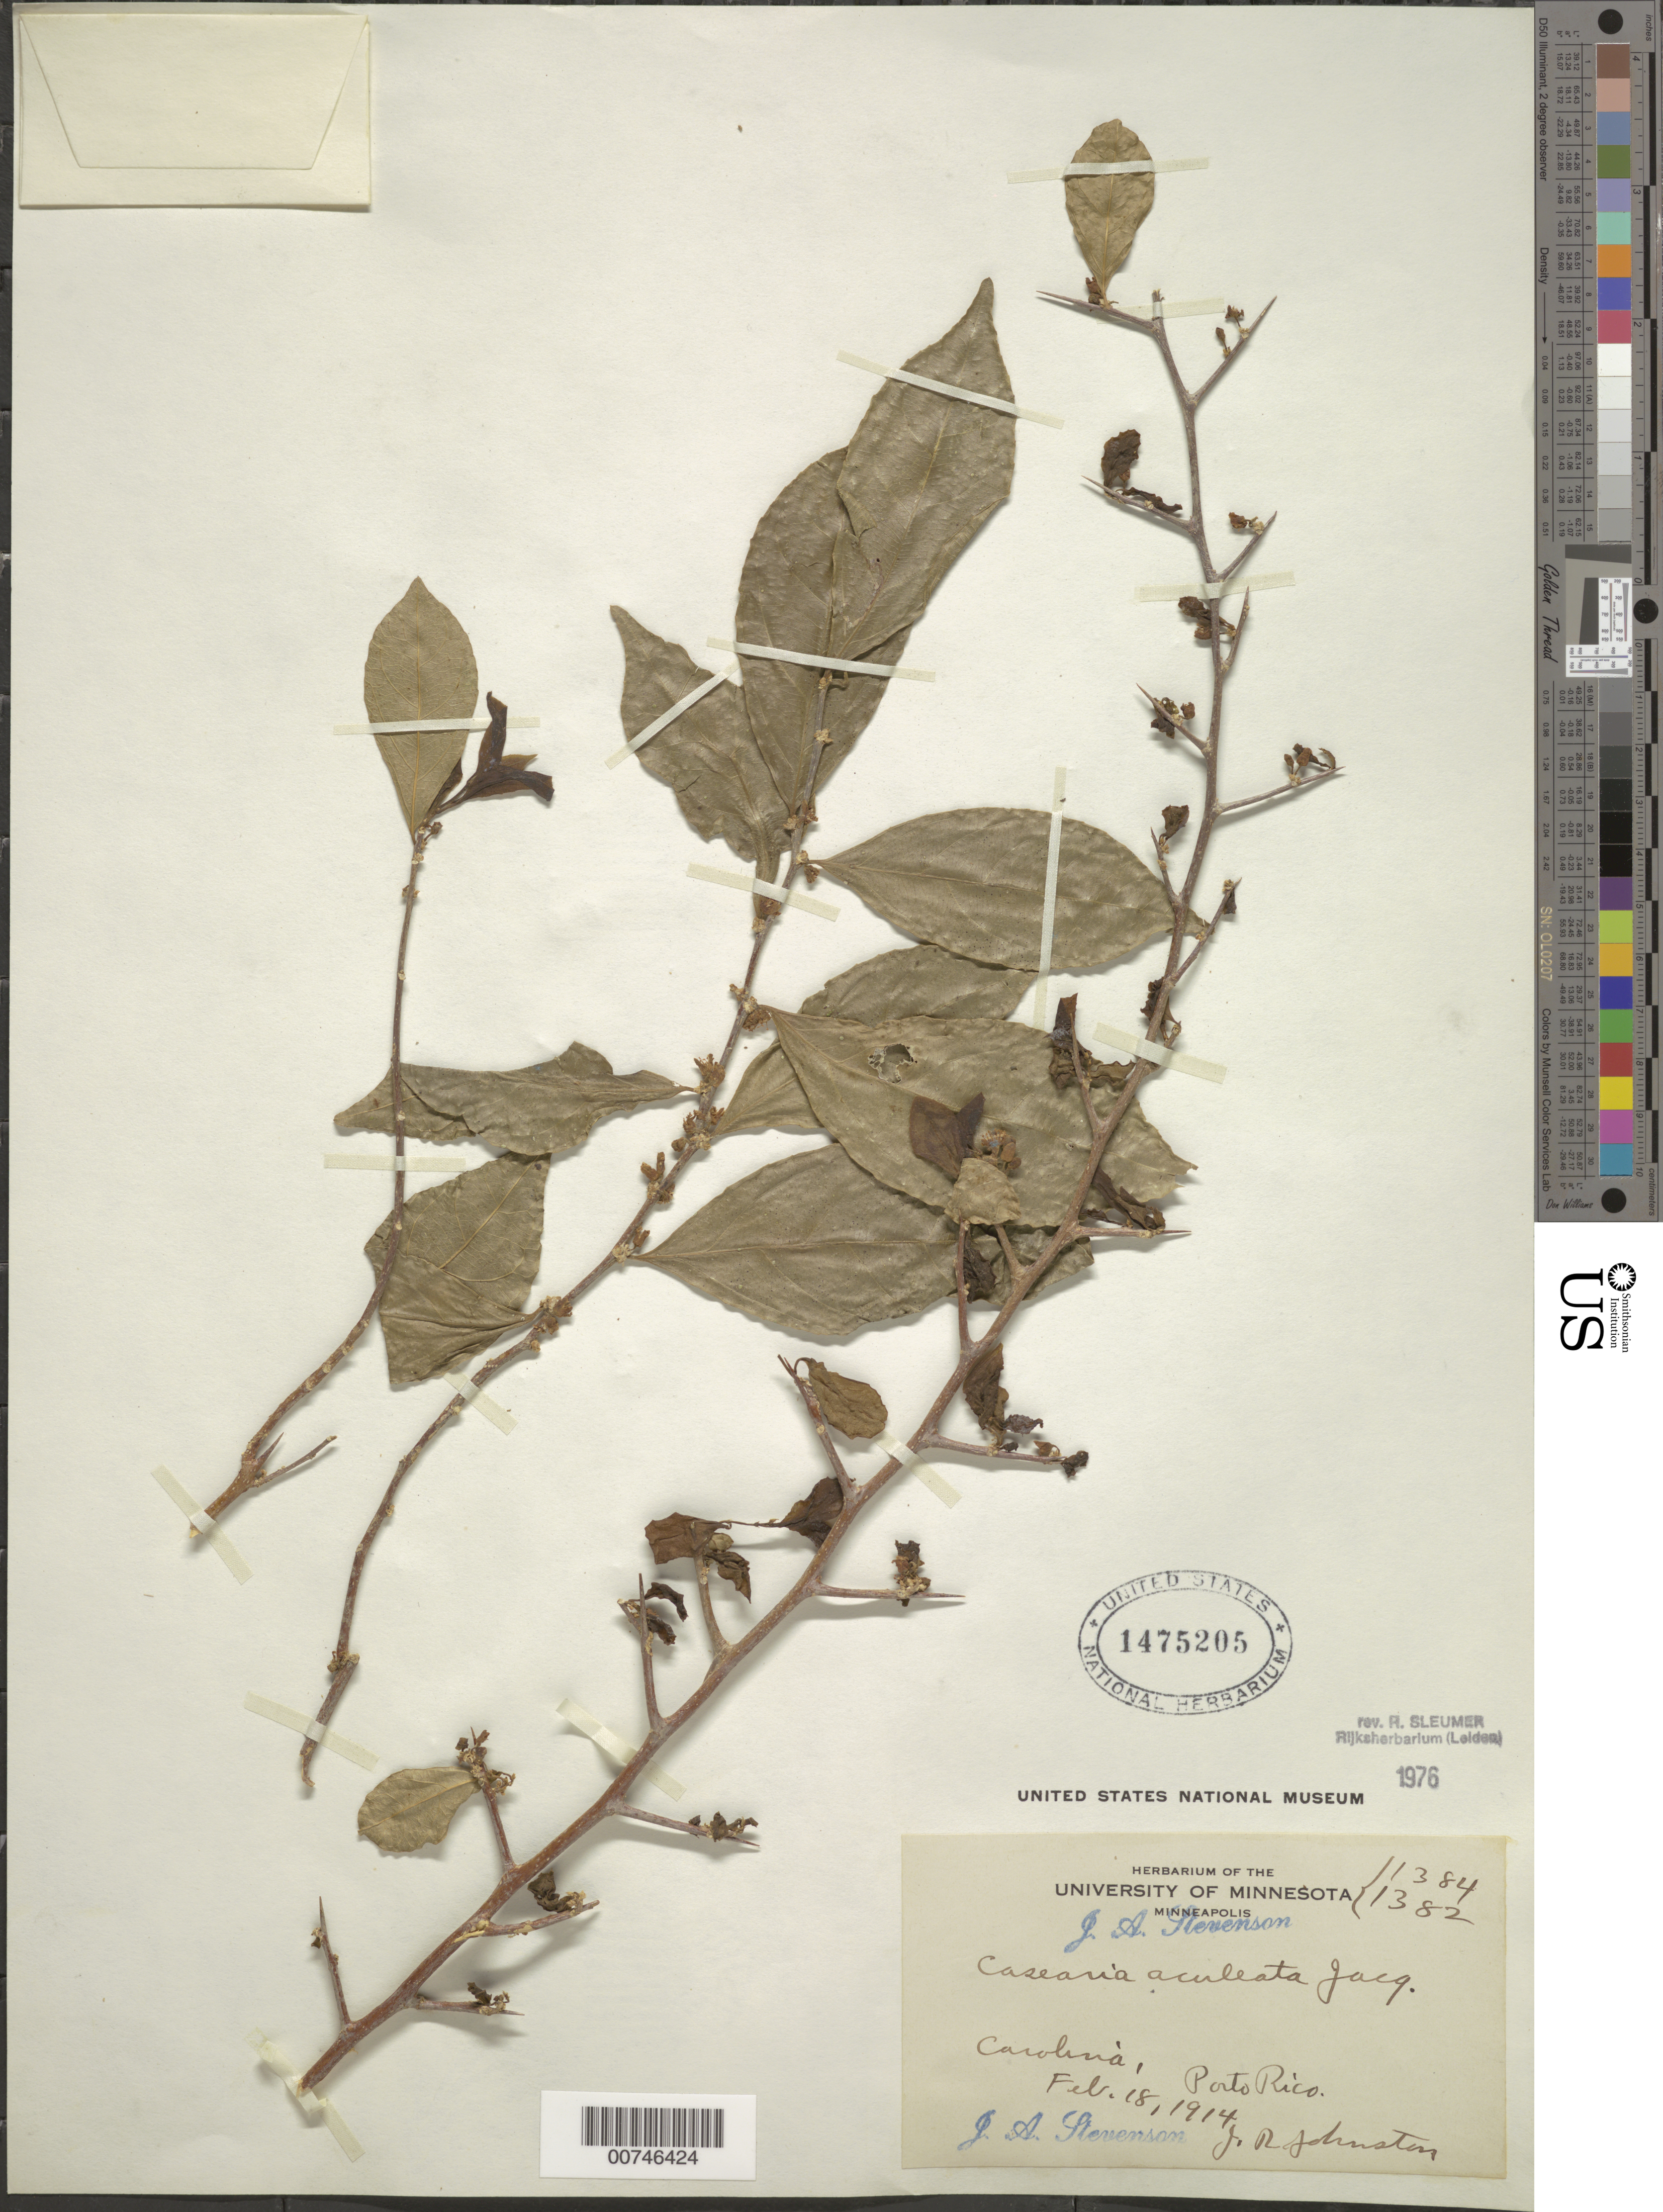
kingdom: Plantae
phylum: Tracheophyta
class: Magnoliopsida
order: Malpighiales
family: Salicaceae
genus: Casearia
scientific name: Casearia aculeata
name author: Jacq.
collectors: J. Stevenson & J. Johnston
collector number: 1384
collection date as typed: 18 Feb 1914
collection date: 1914-02-18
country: Puerto Rico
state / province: Carolina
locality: Carolina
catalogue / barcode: US 1475205